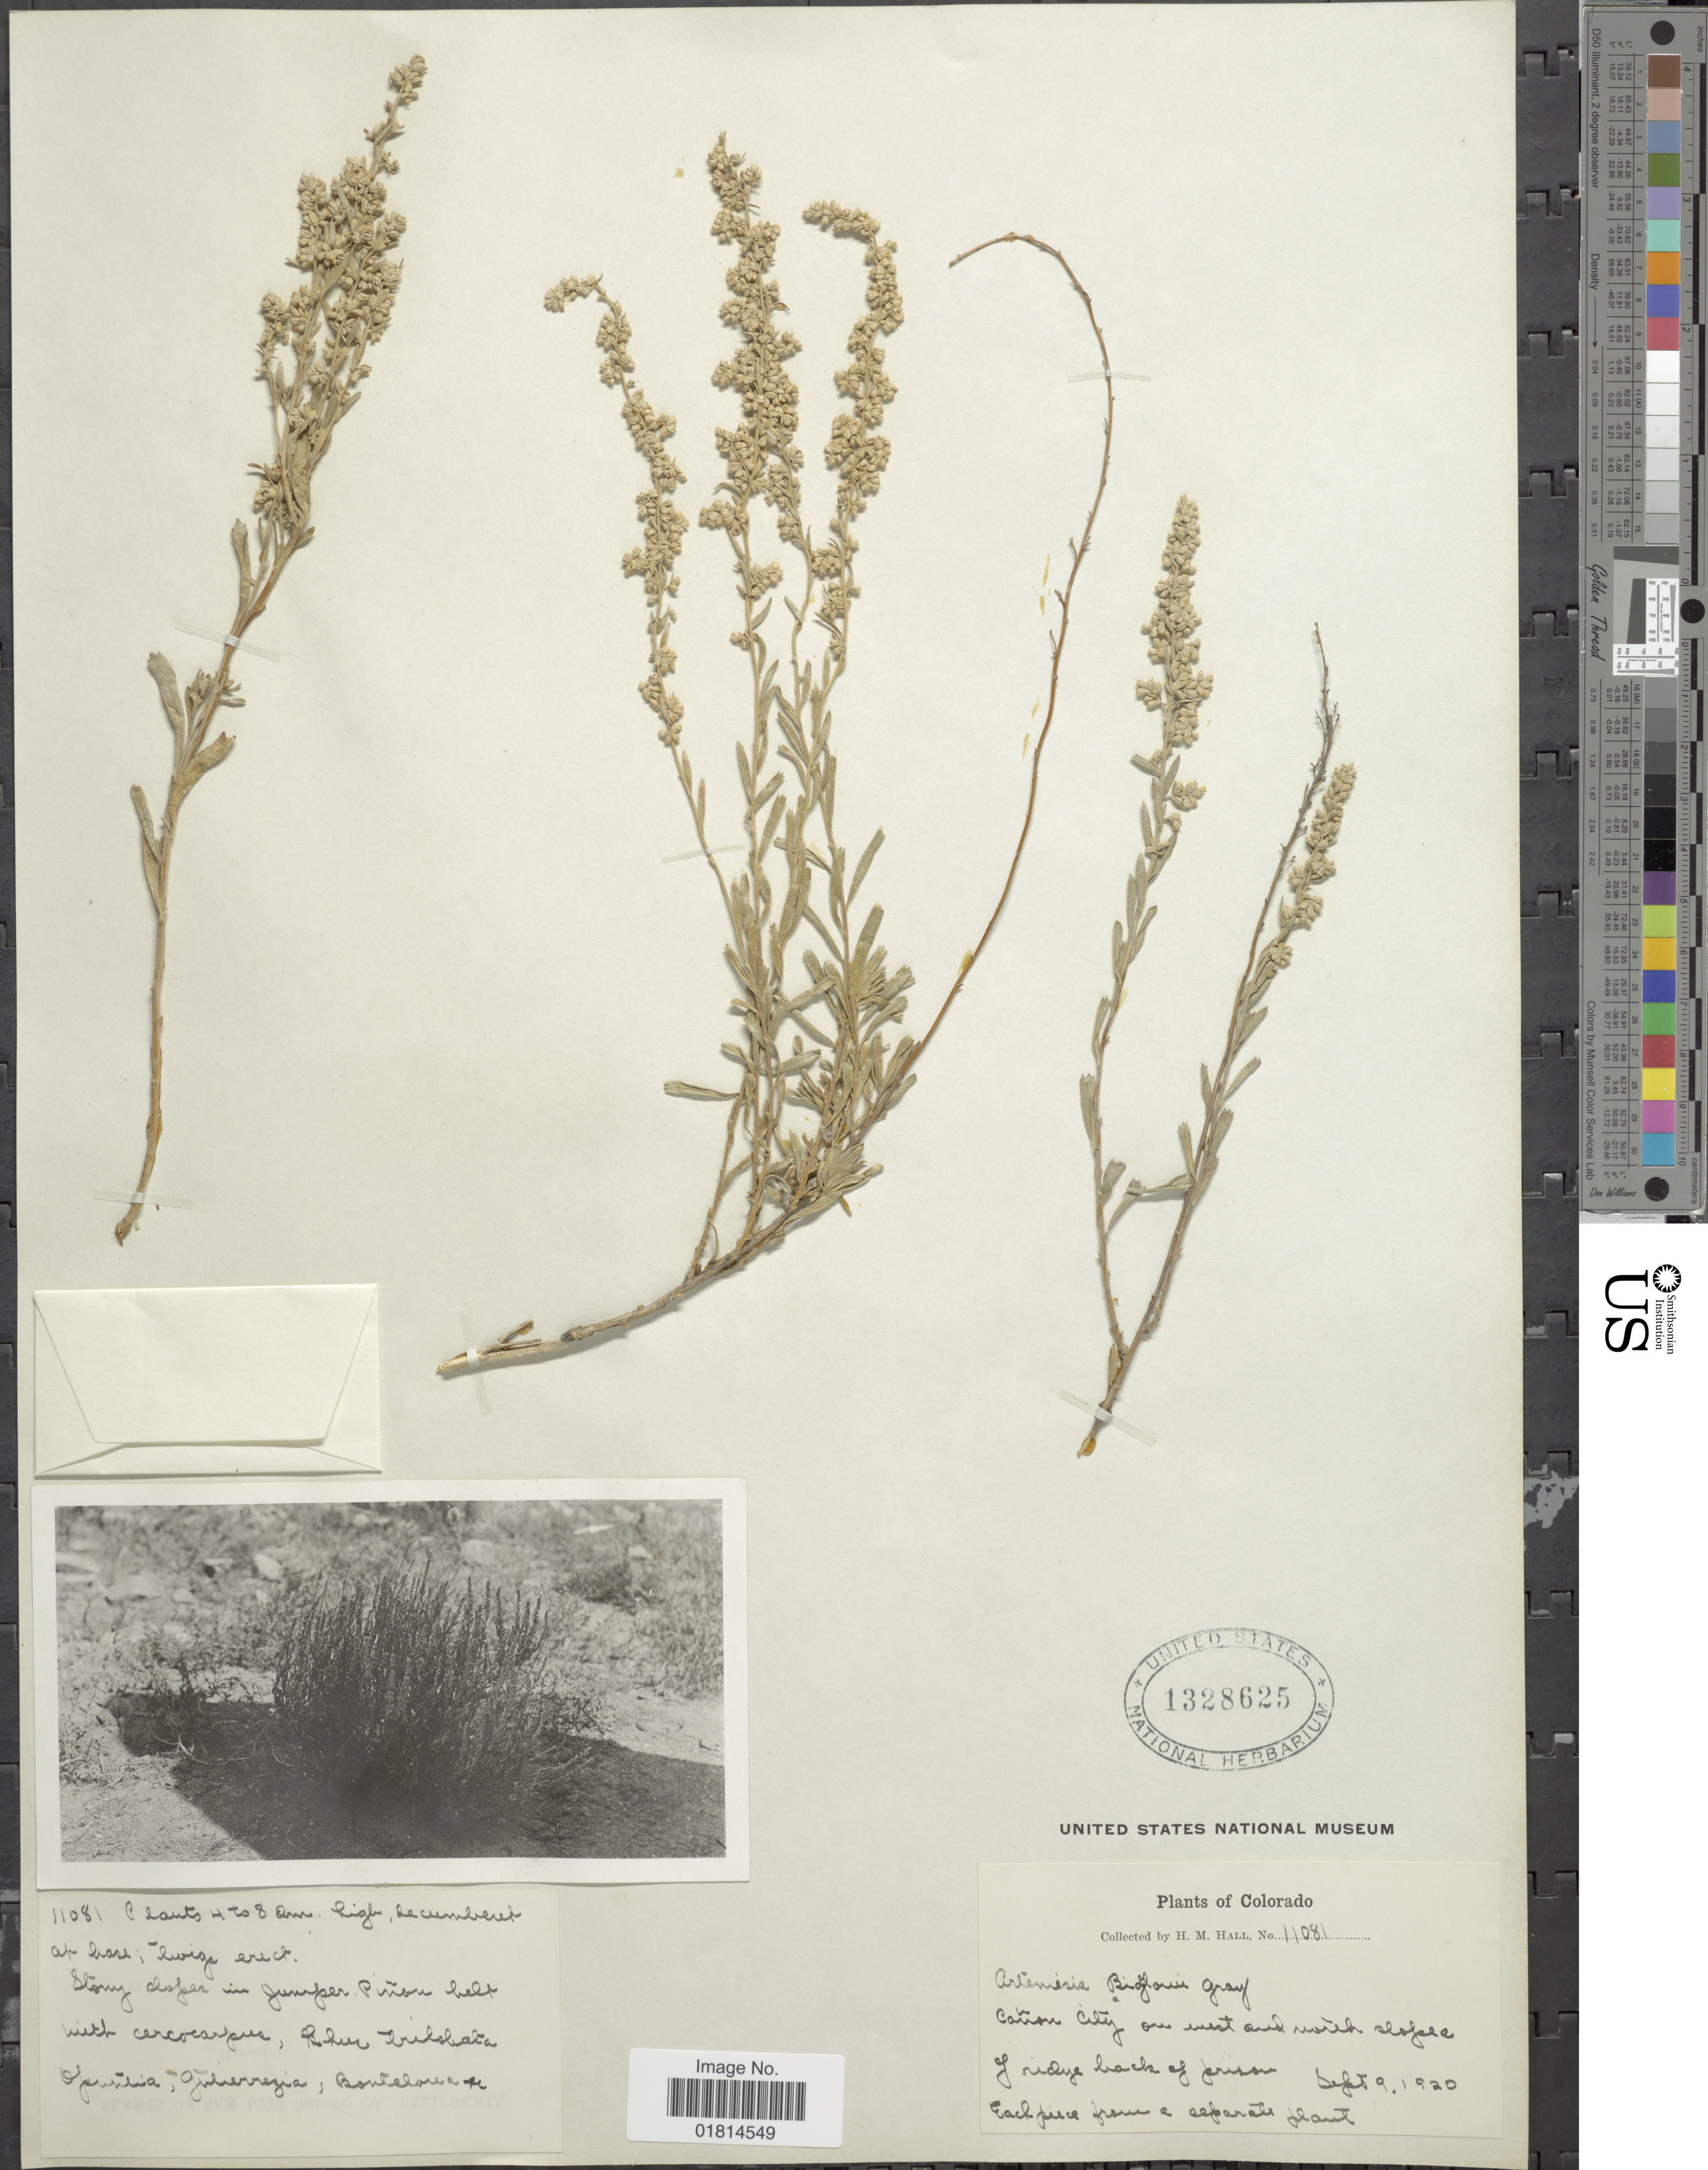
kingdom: Plantae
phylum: Tracheophyta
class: Magnoliopsida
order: Asterales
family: Asteraceae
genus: Artemisia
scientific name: Artemisia bigelovii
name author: A. Gray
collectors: H. M. Hall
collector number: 11081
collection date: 1920-09-09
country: United States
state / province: Colorado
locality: Cañon city on west and north slopes of ridge back of prison.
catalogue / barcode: US 1328625